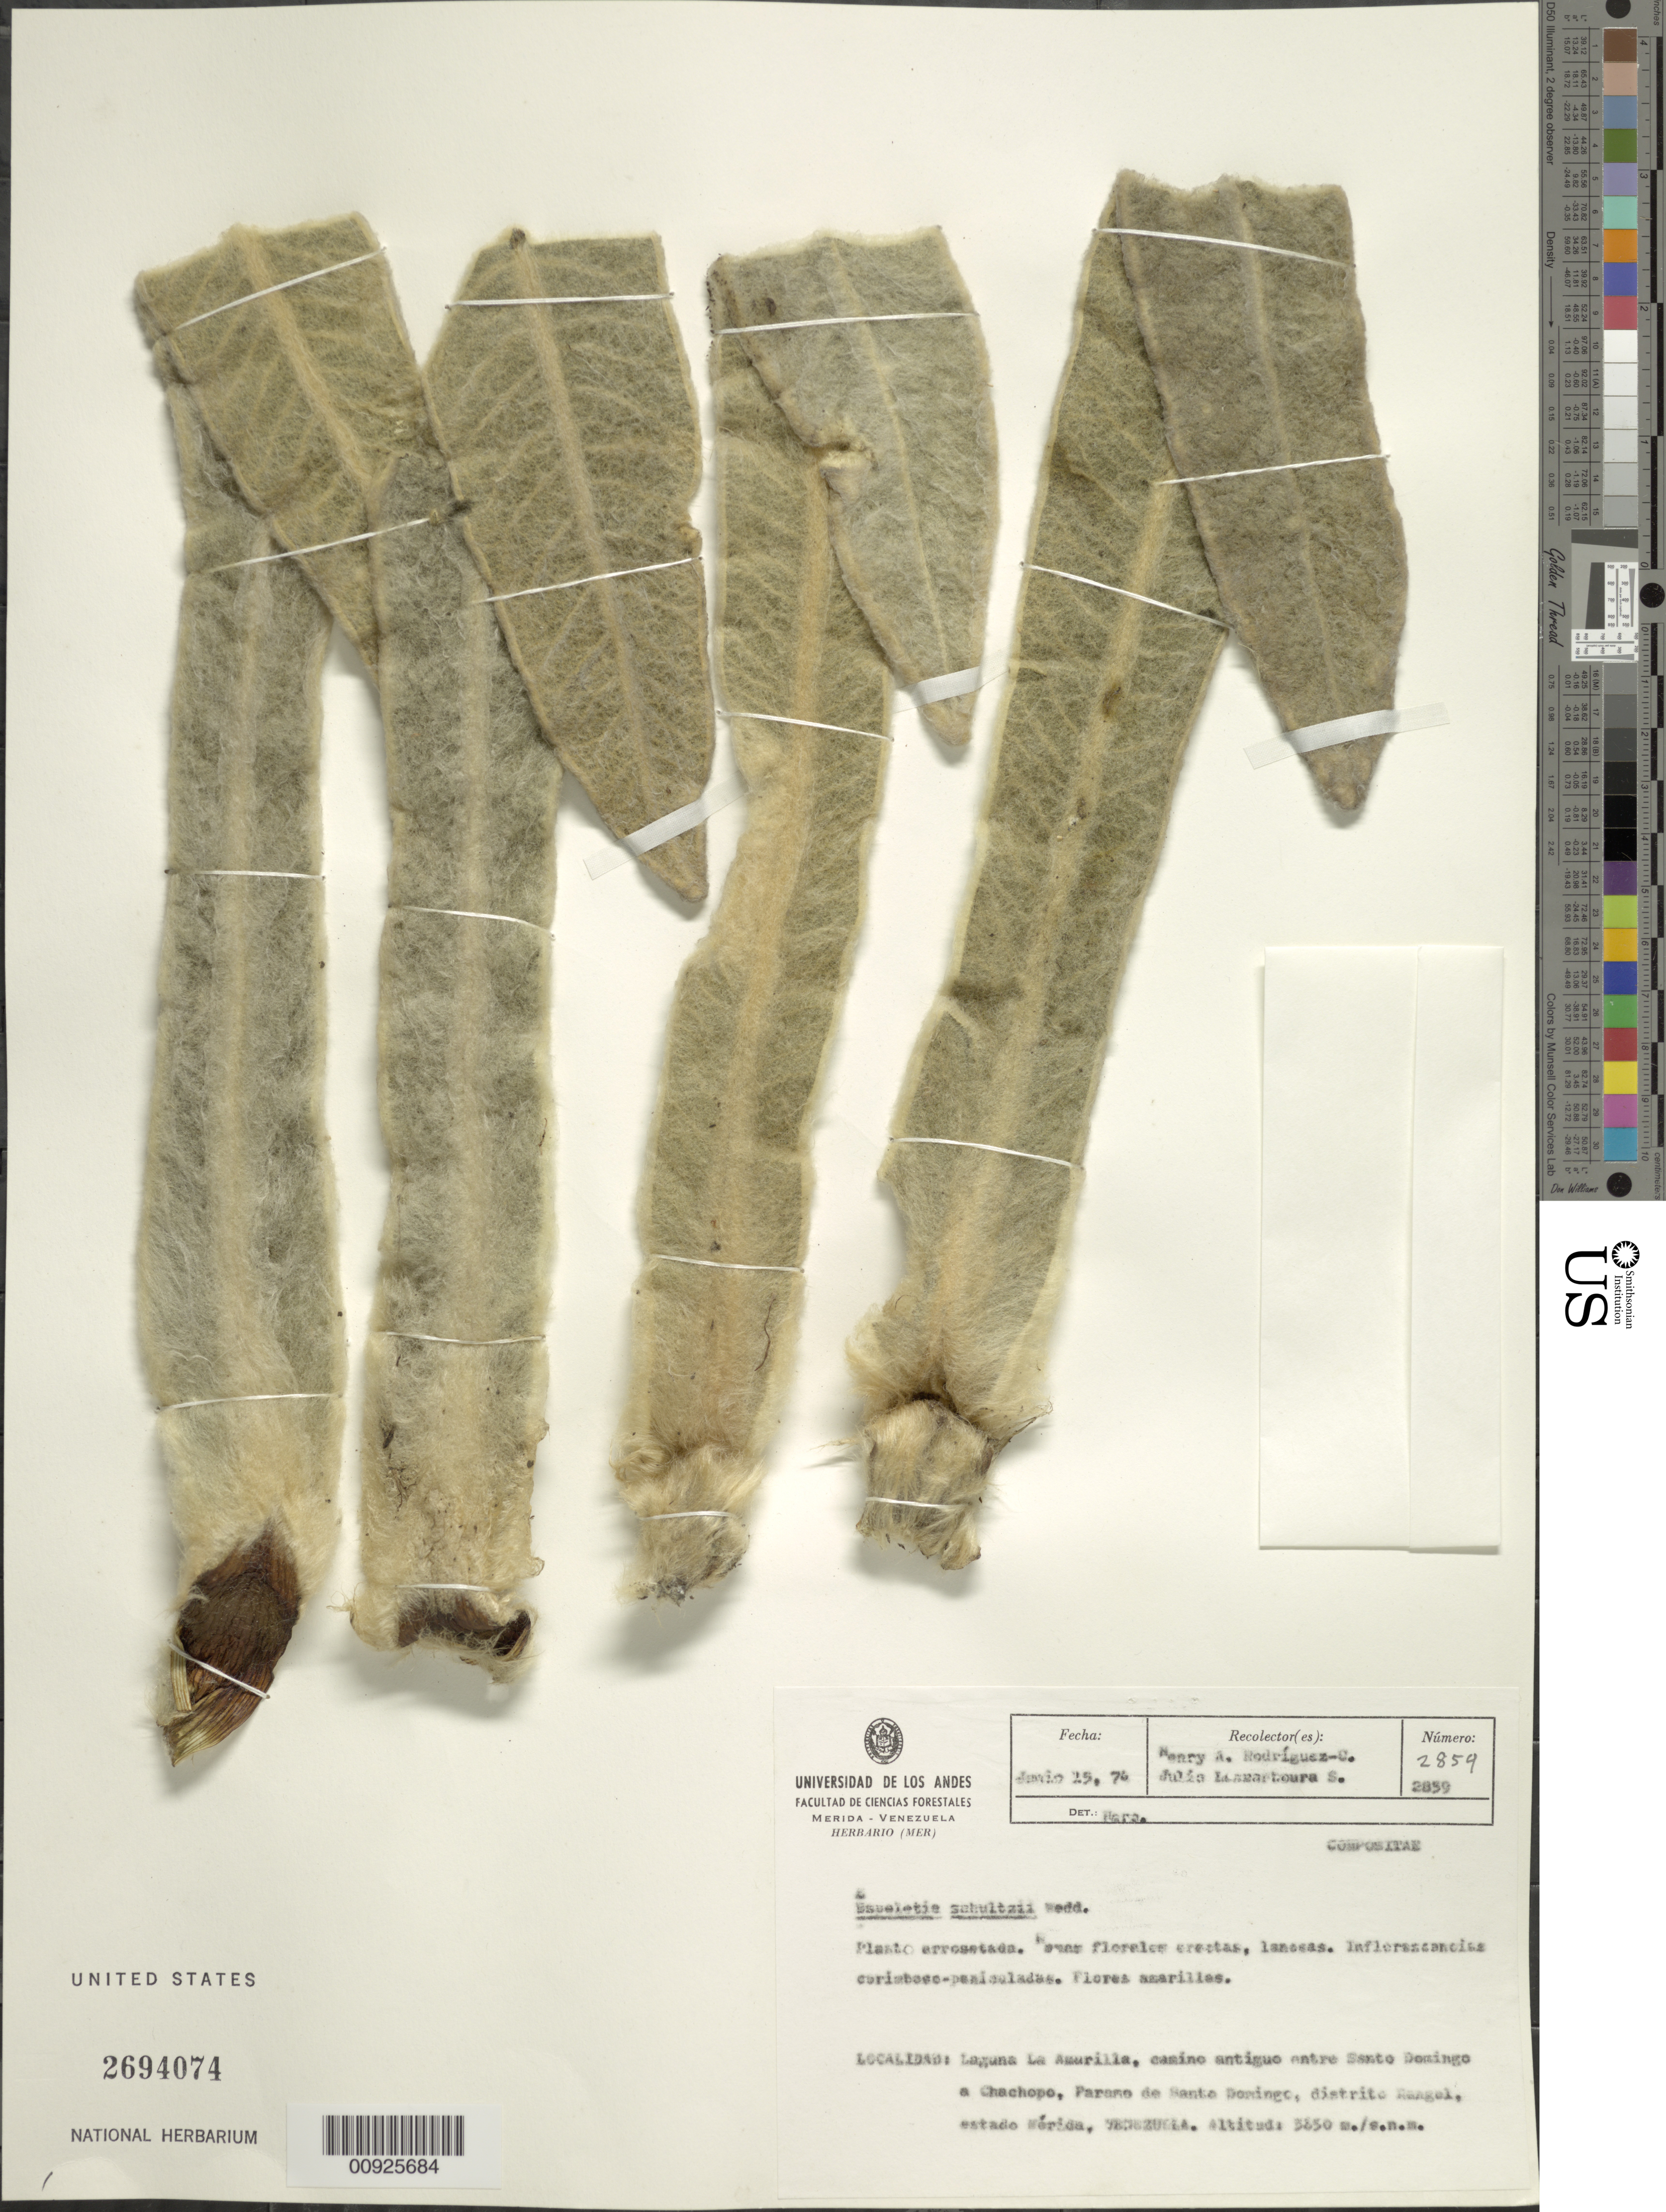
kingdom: Plantae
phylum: Tracheophyta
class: Magnoliopsida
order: Asterales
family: Asteraceae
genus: Espeletia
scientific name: Espeletia schultzii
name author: Wedd.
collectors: H. A. Rodriguez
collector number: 2859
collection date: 1974-06-15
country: Venezuela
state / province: Mérida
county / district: Rangel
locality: Laguna La Amarilla, camino antiguo entre santo Domingo y Chachopo, Páramo de Santo Domingo.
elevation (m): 3650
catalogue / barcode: US 2694074